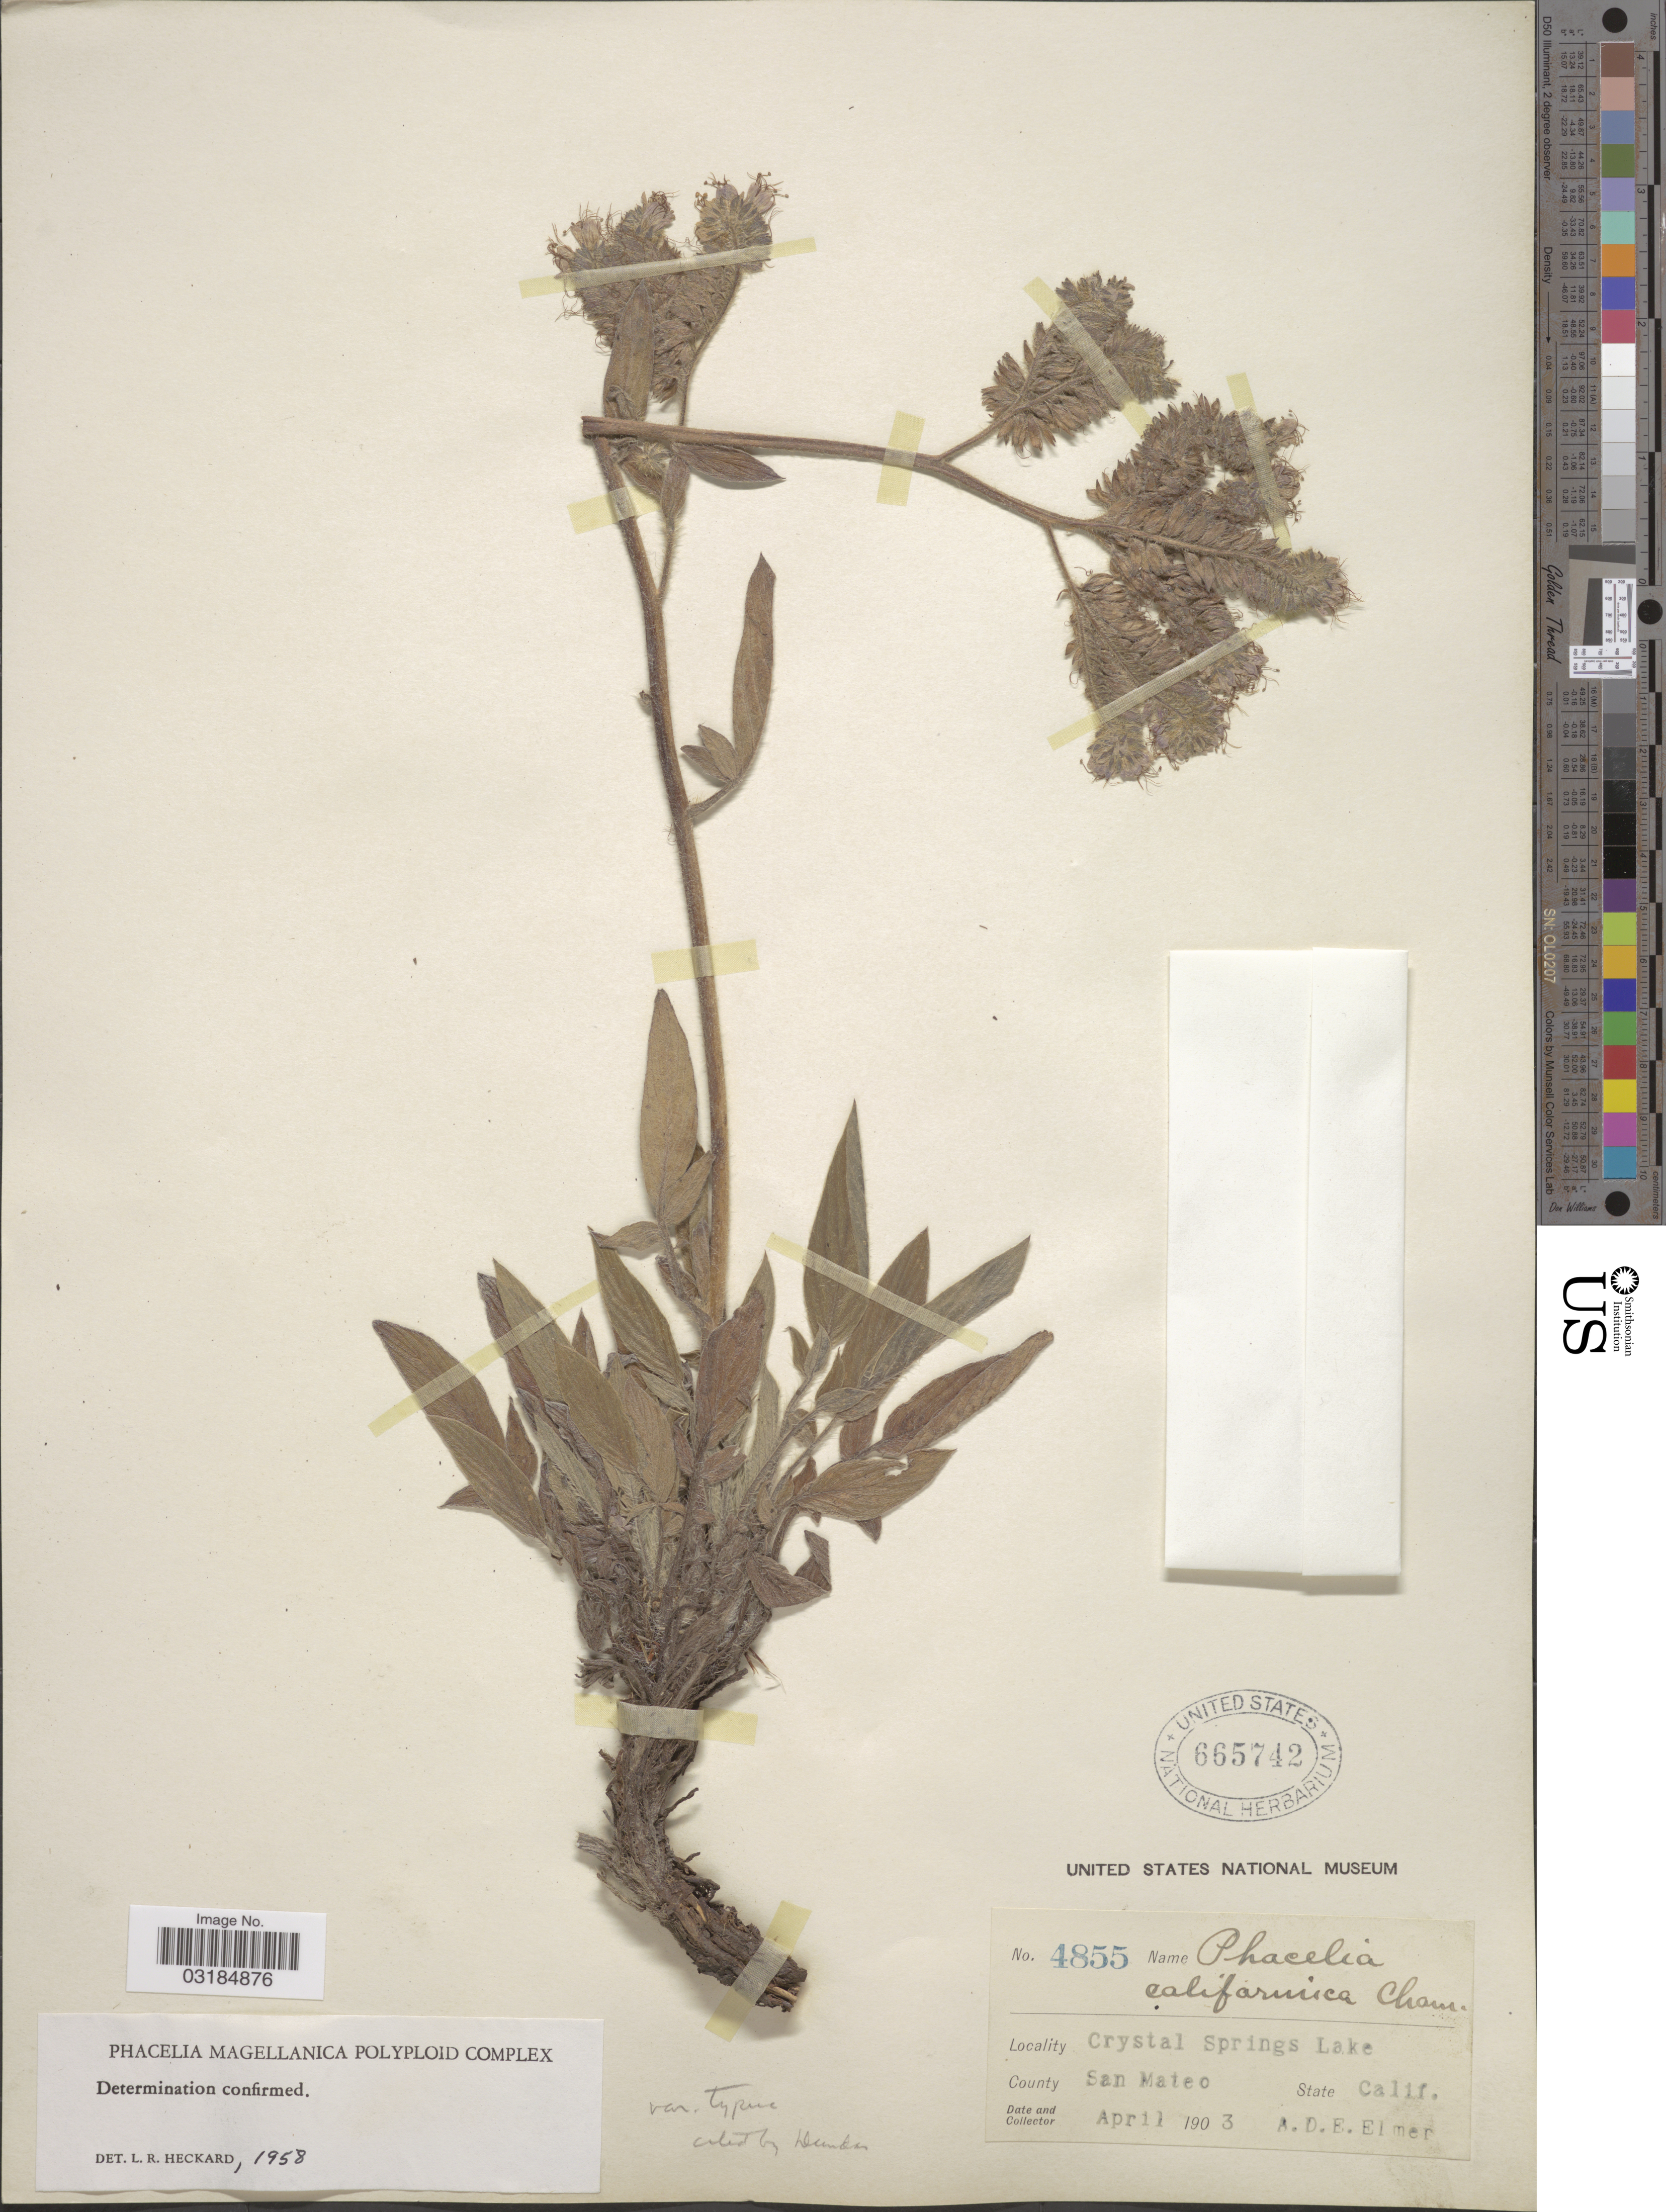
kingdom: Plantae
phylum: Tracheophyta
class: Magnoliopsida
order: Boraginales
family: Hydrophyllaceae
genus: Phacelia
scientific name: Phacelia californica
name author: Cham.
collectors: A. D. E. Elmer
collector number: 4855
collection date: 1903-04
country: United States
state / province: California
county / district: San Mateo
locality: Crystal Springs Lake. County San Mateo.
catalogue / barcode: US 665742